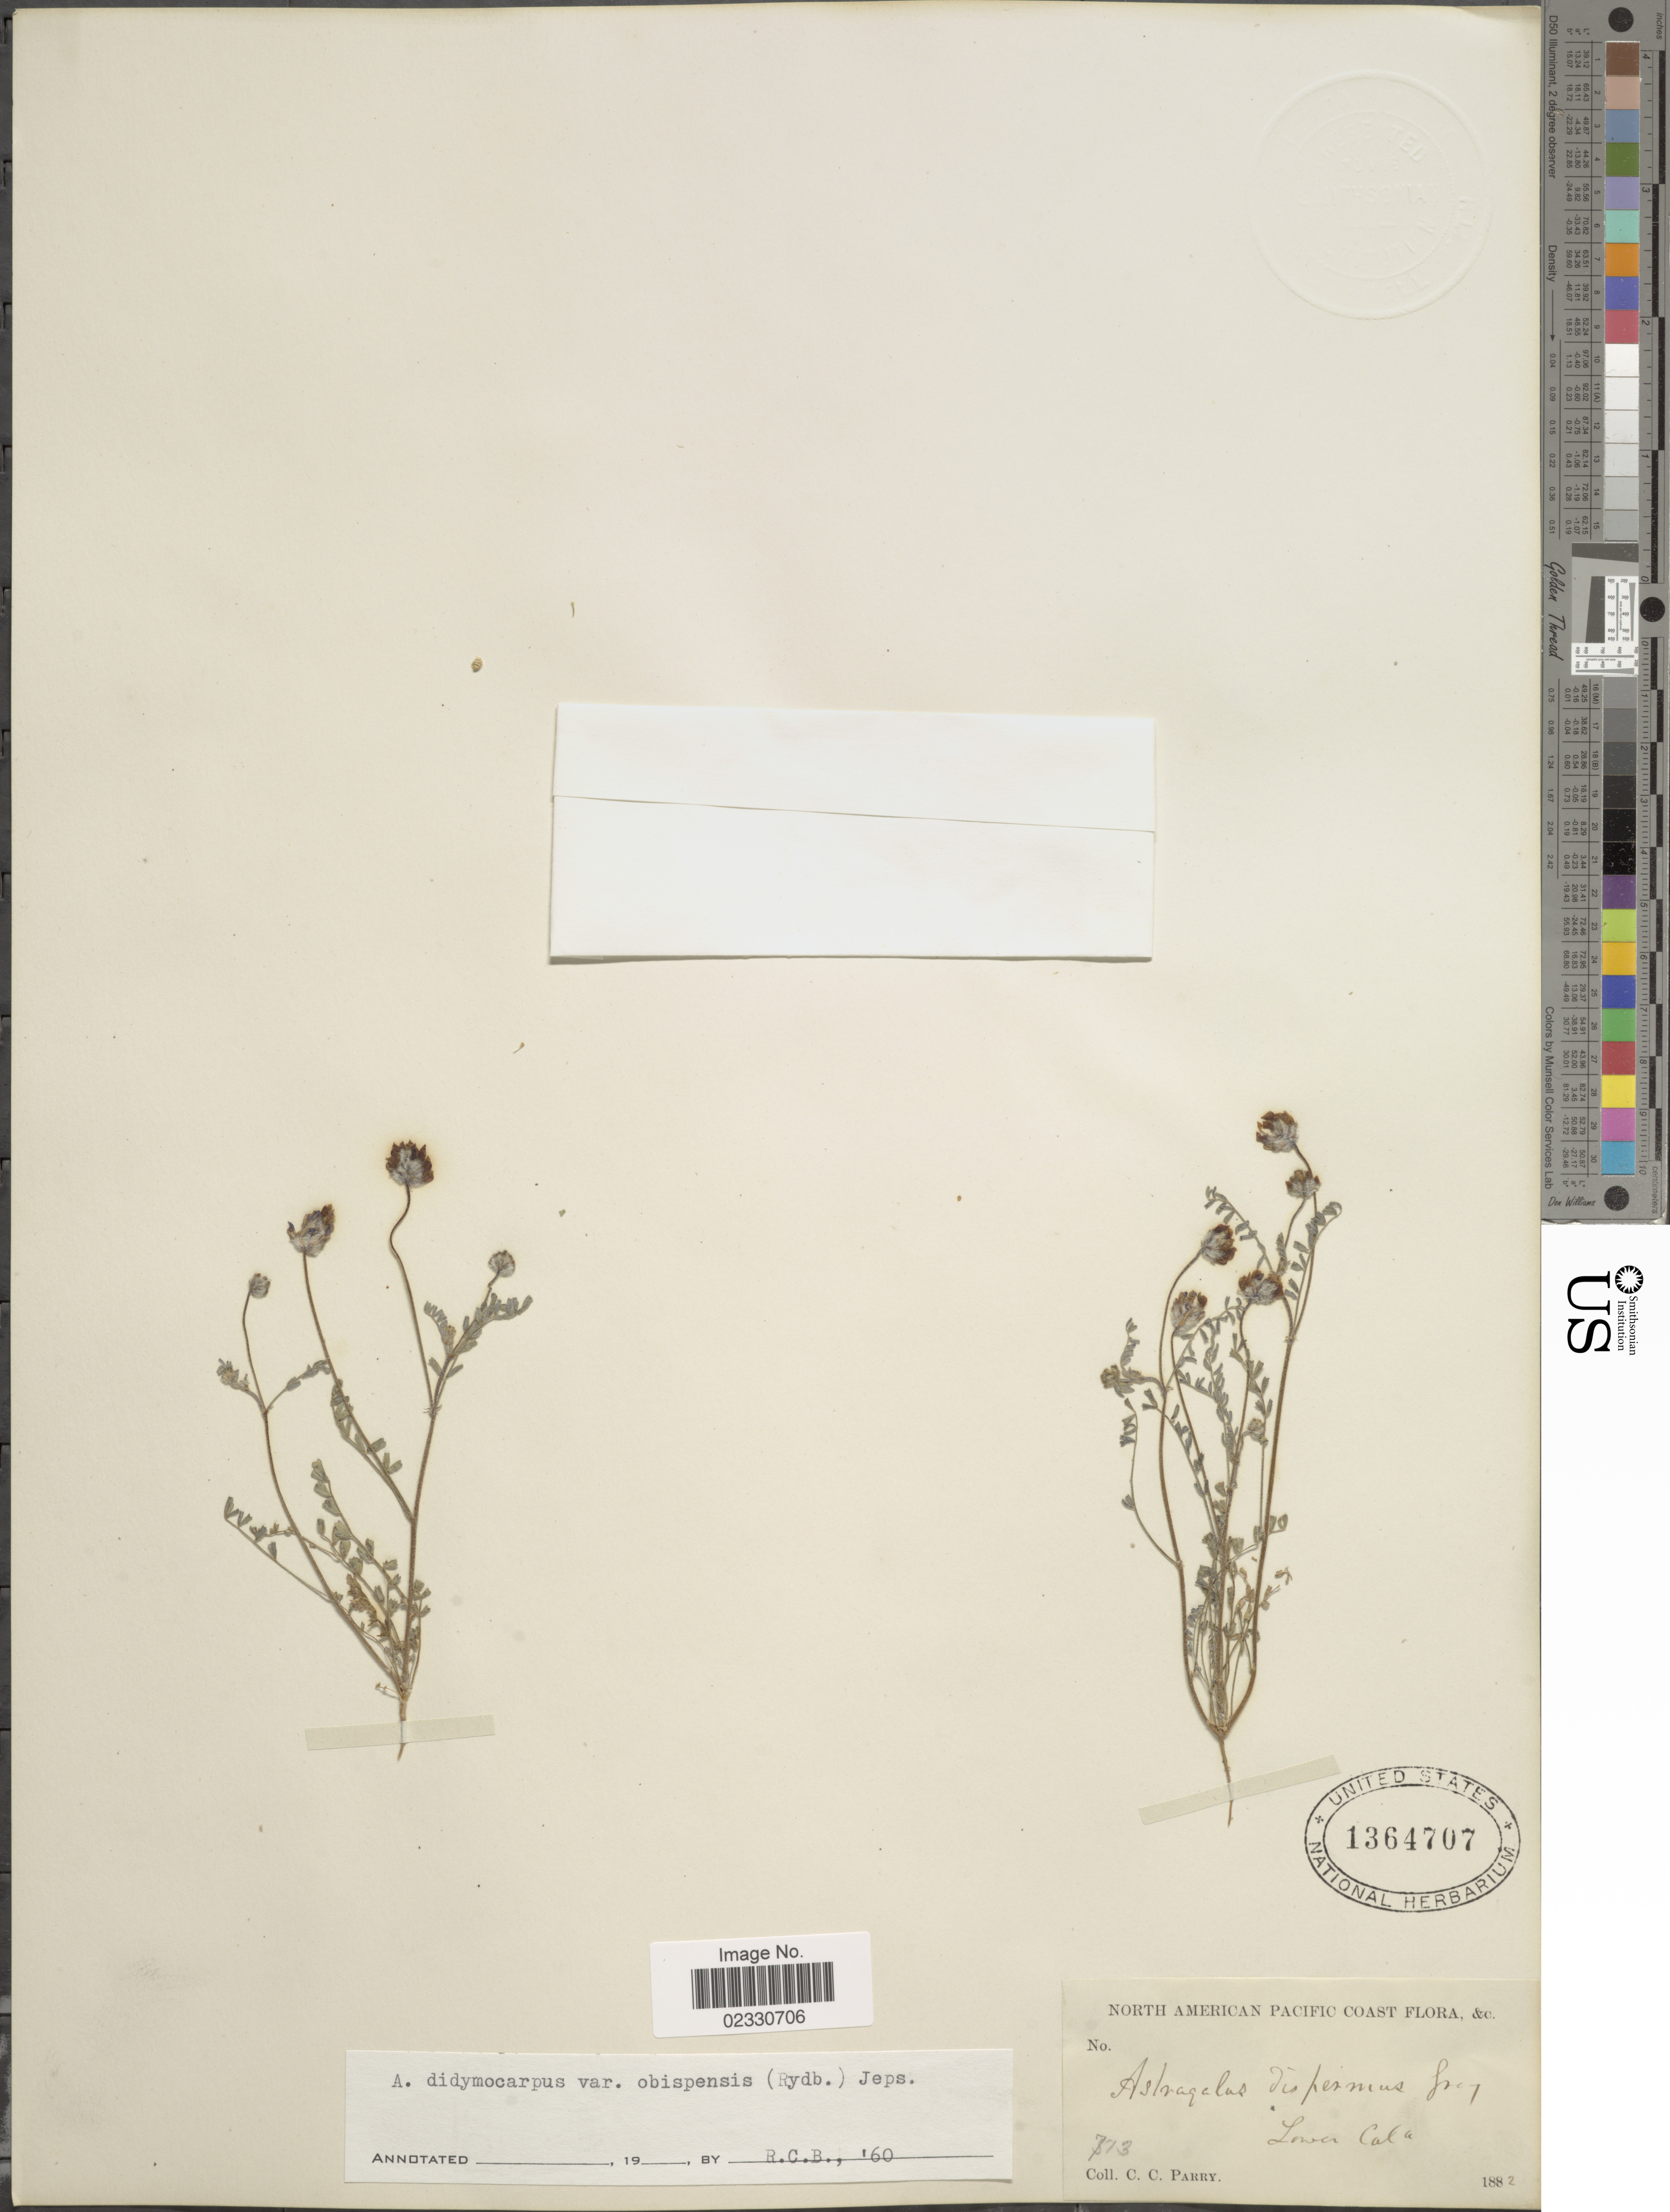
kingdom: Plantae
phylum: Tracheophyta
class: Magnoliopsida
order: Fabales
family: Fabaceae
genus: Astragalus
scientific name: Astragalus didymocarpus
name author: Hook. & Arn.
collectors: C. C. Parry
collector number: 373*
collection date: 1882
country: Mexico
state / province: Baja California Norte / Baja California Sur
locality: Pacific Coast, Lower Cal.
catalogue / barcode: US 1364707